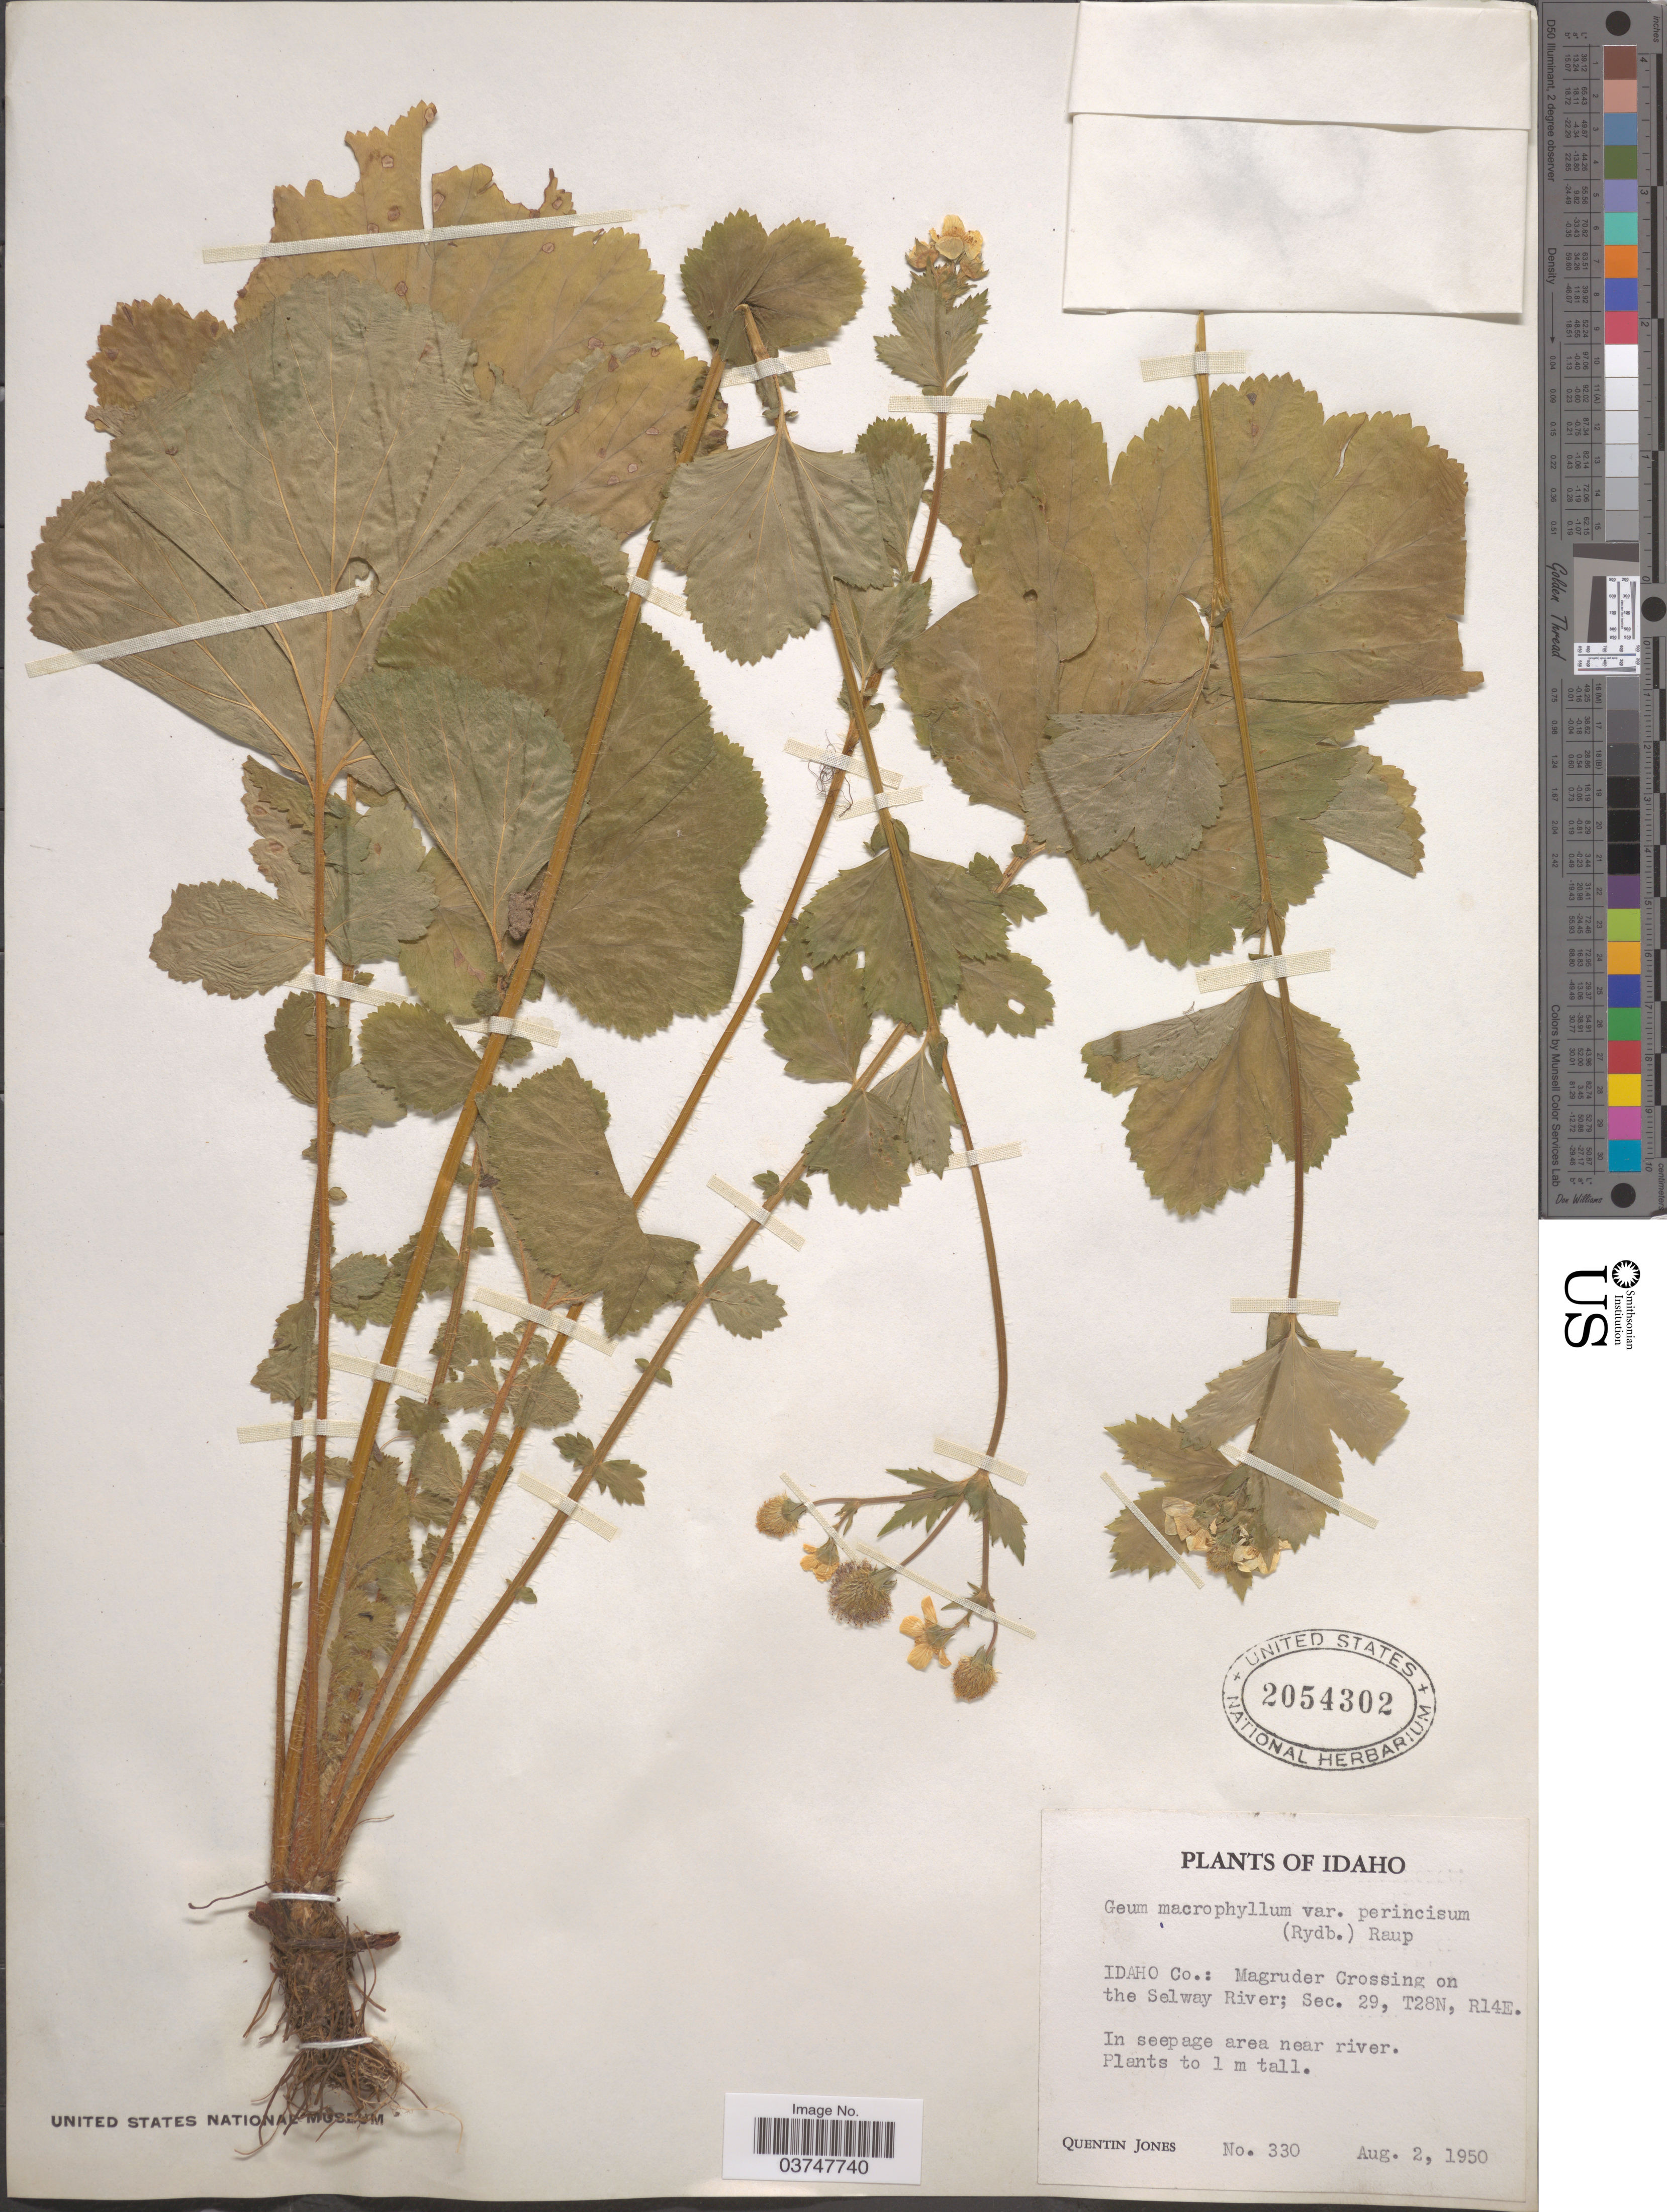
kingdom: Plantae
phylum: Tracheophyta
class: Magnoliopsida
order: Rosales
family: Rosaceae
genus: Geum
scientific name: Geum macrophyllum var. perincisum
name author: (Rydb.) Raup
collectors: Q. Jones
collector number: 330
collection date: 1950-08-02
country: United States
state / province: Idaho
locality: Idaho Co.: Magruder Crossing on the Selway River; Sec. 29, T28N, R14E.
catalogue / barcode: US 2054302